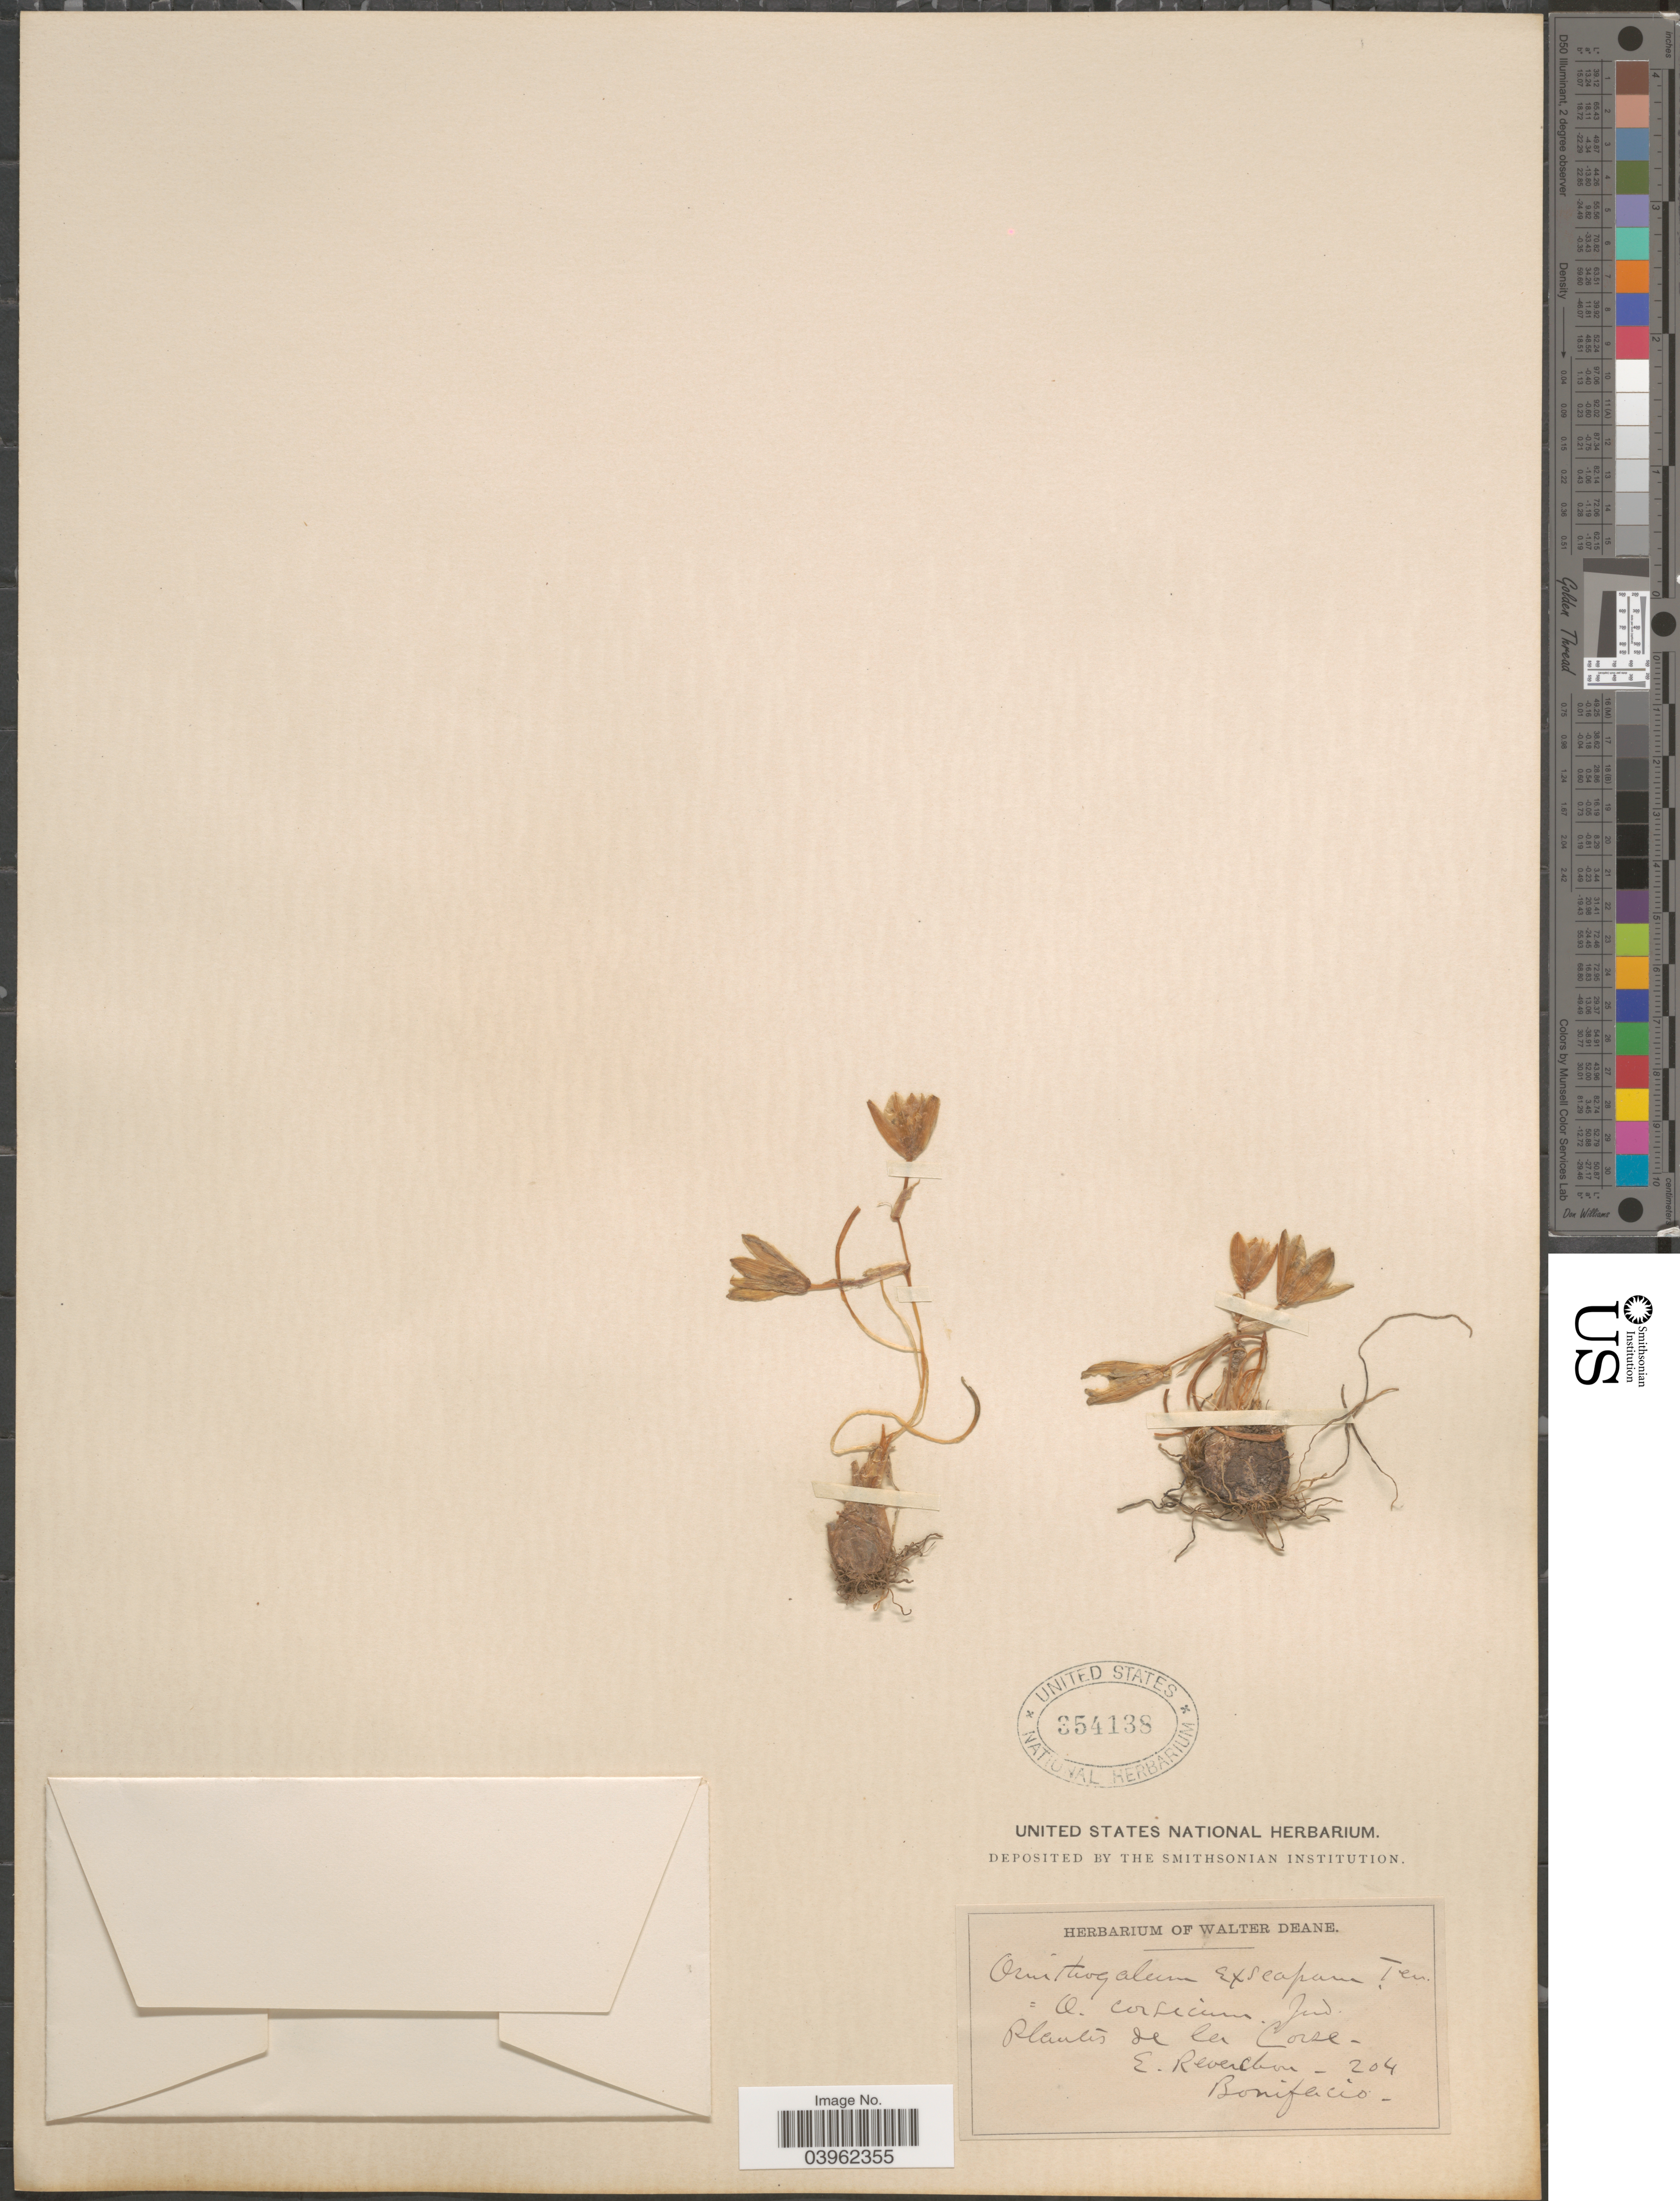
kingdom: Plantae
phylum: Tracheophyta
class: Liliopsida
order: Asparagales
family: Asparagaceae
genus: Ornithogalum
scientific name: Ornithogalum exscapum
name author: Ten.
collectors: E. Reverchon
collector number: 204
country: France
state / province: Corsica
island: Corse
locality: De la Corse.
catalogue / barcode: US 354138